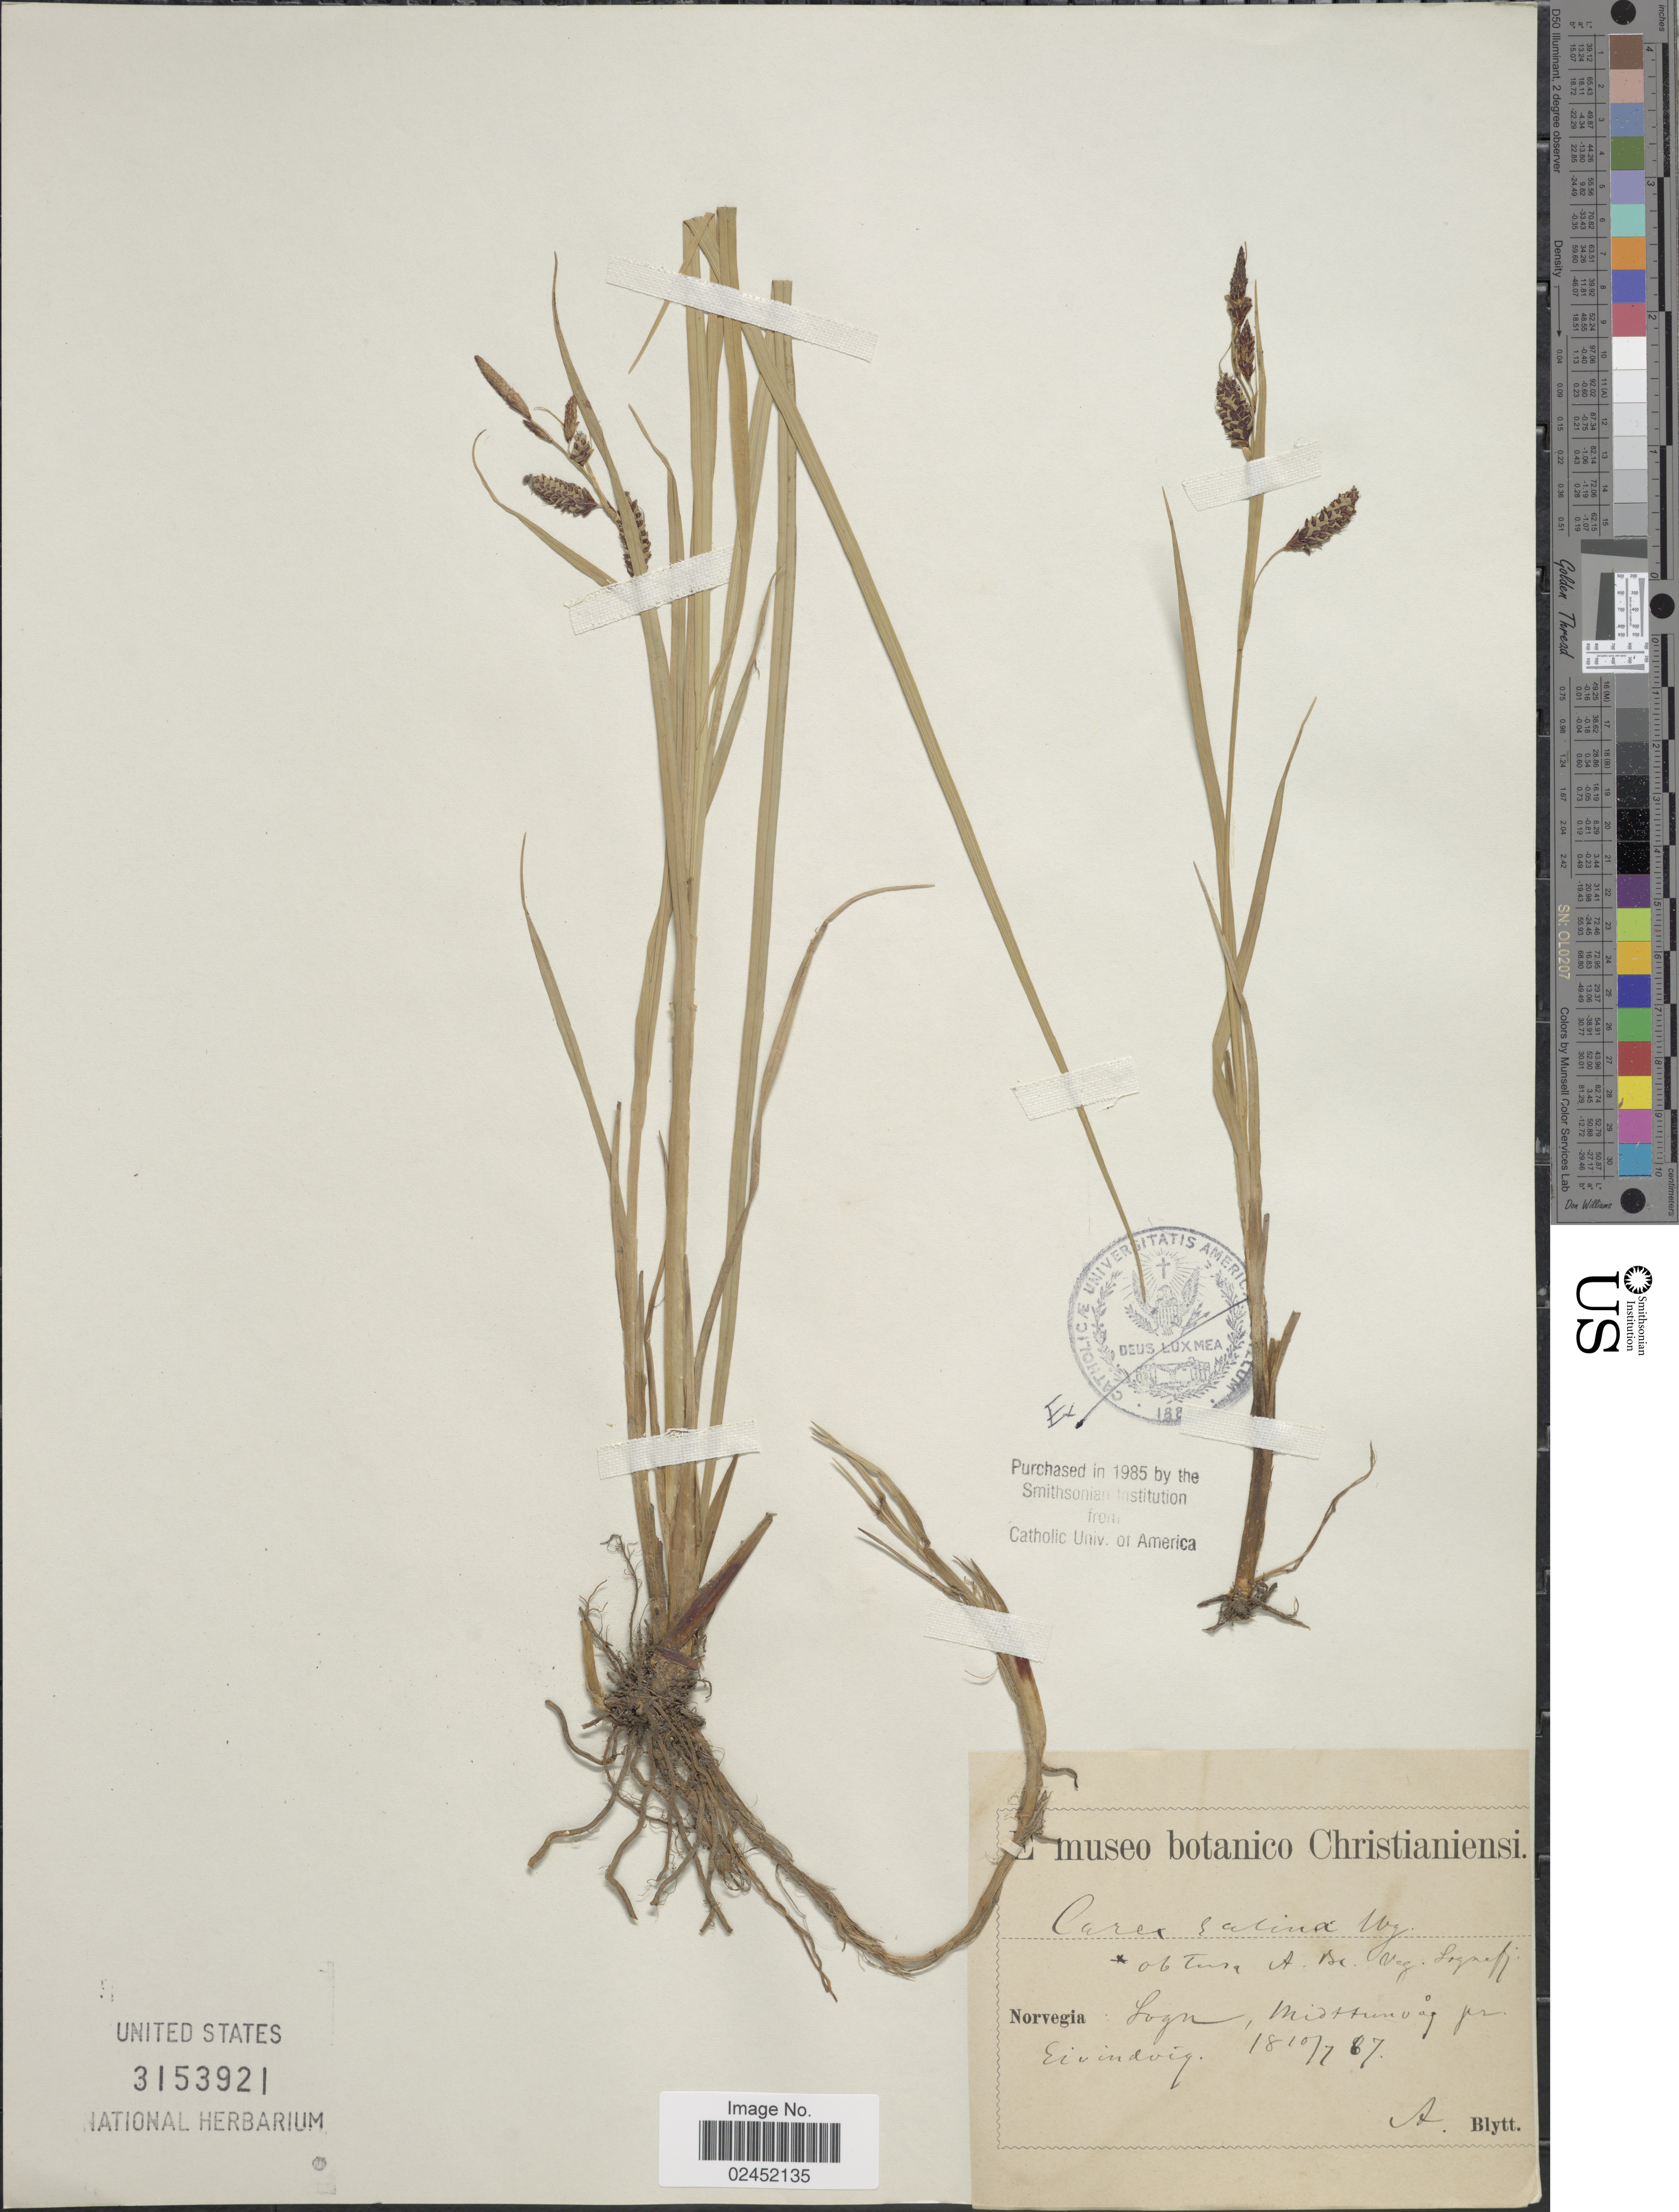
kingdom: Plantae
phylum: Tracheophyta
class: Liliopsida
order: Poales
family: Cyperaceae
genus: Carex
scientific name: Carex recta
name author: Boott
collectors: A. Blytt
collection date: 1867-07-10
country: Norway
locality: Norvegia Sogn, Midttunvag pr Eivindvig.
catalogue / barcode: US 3153921